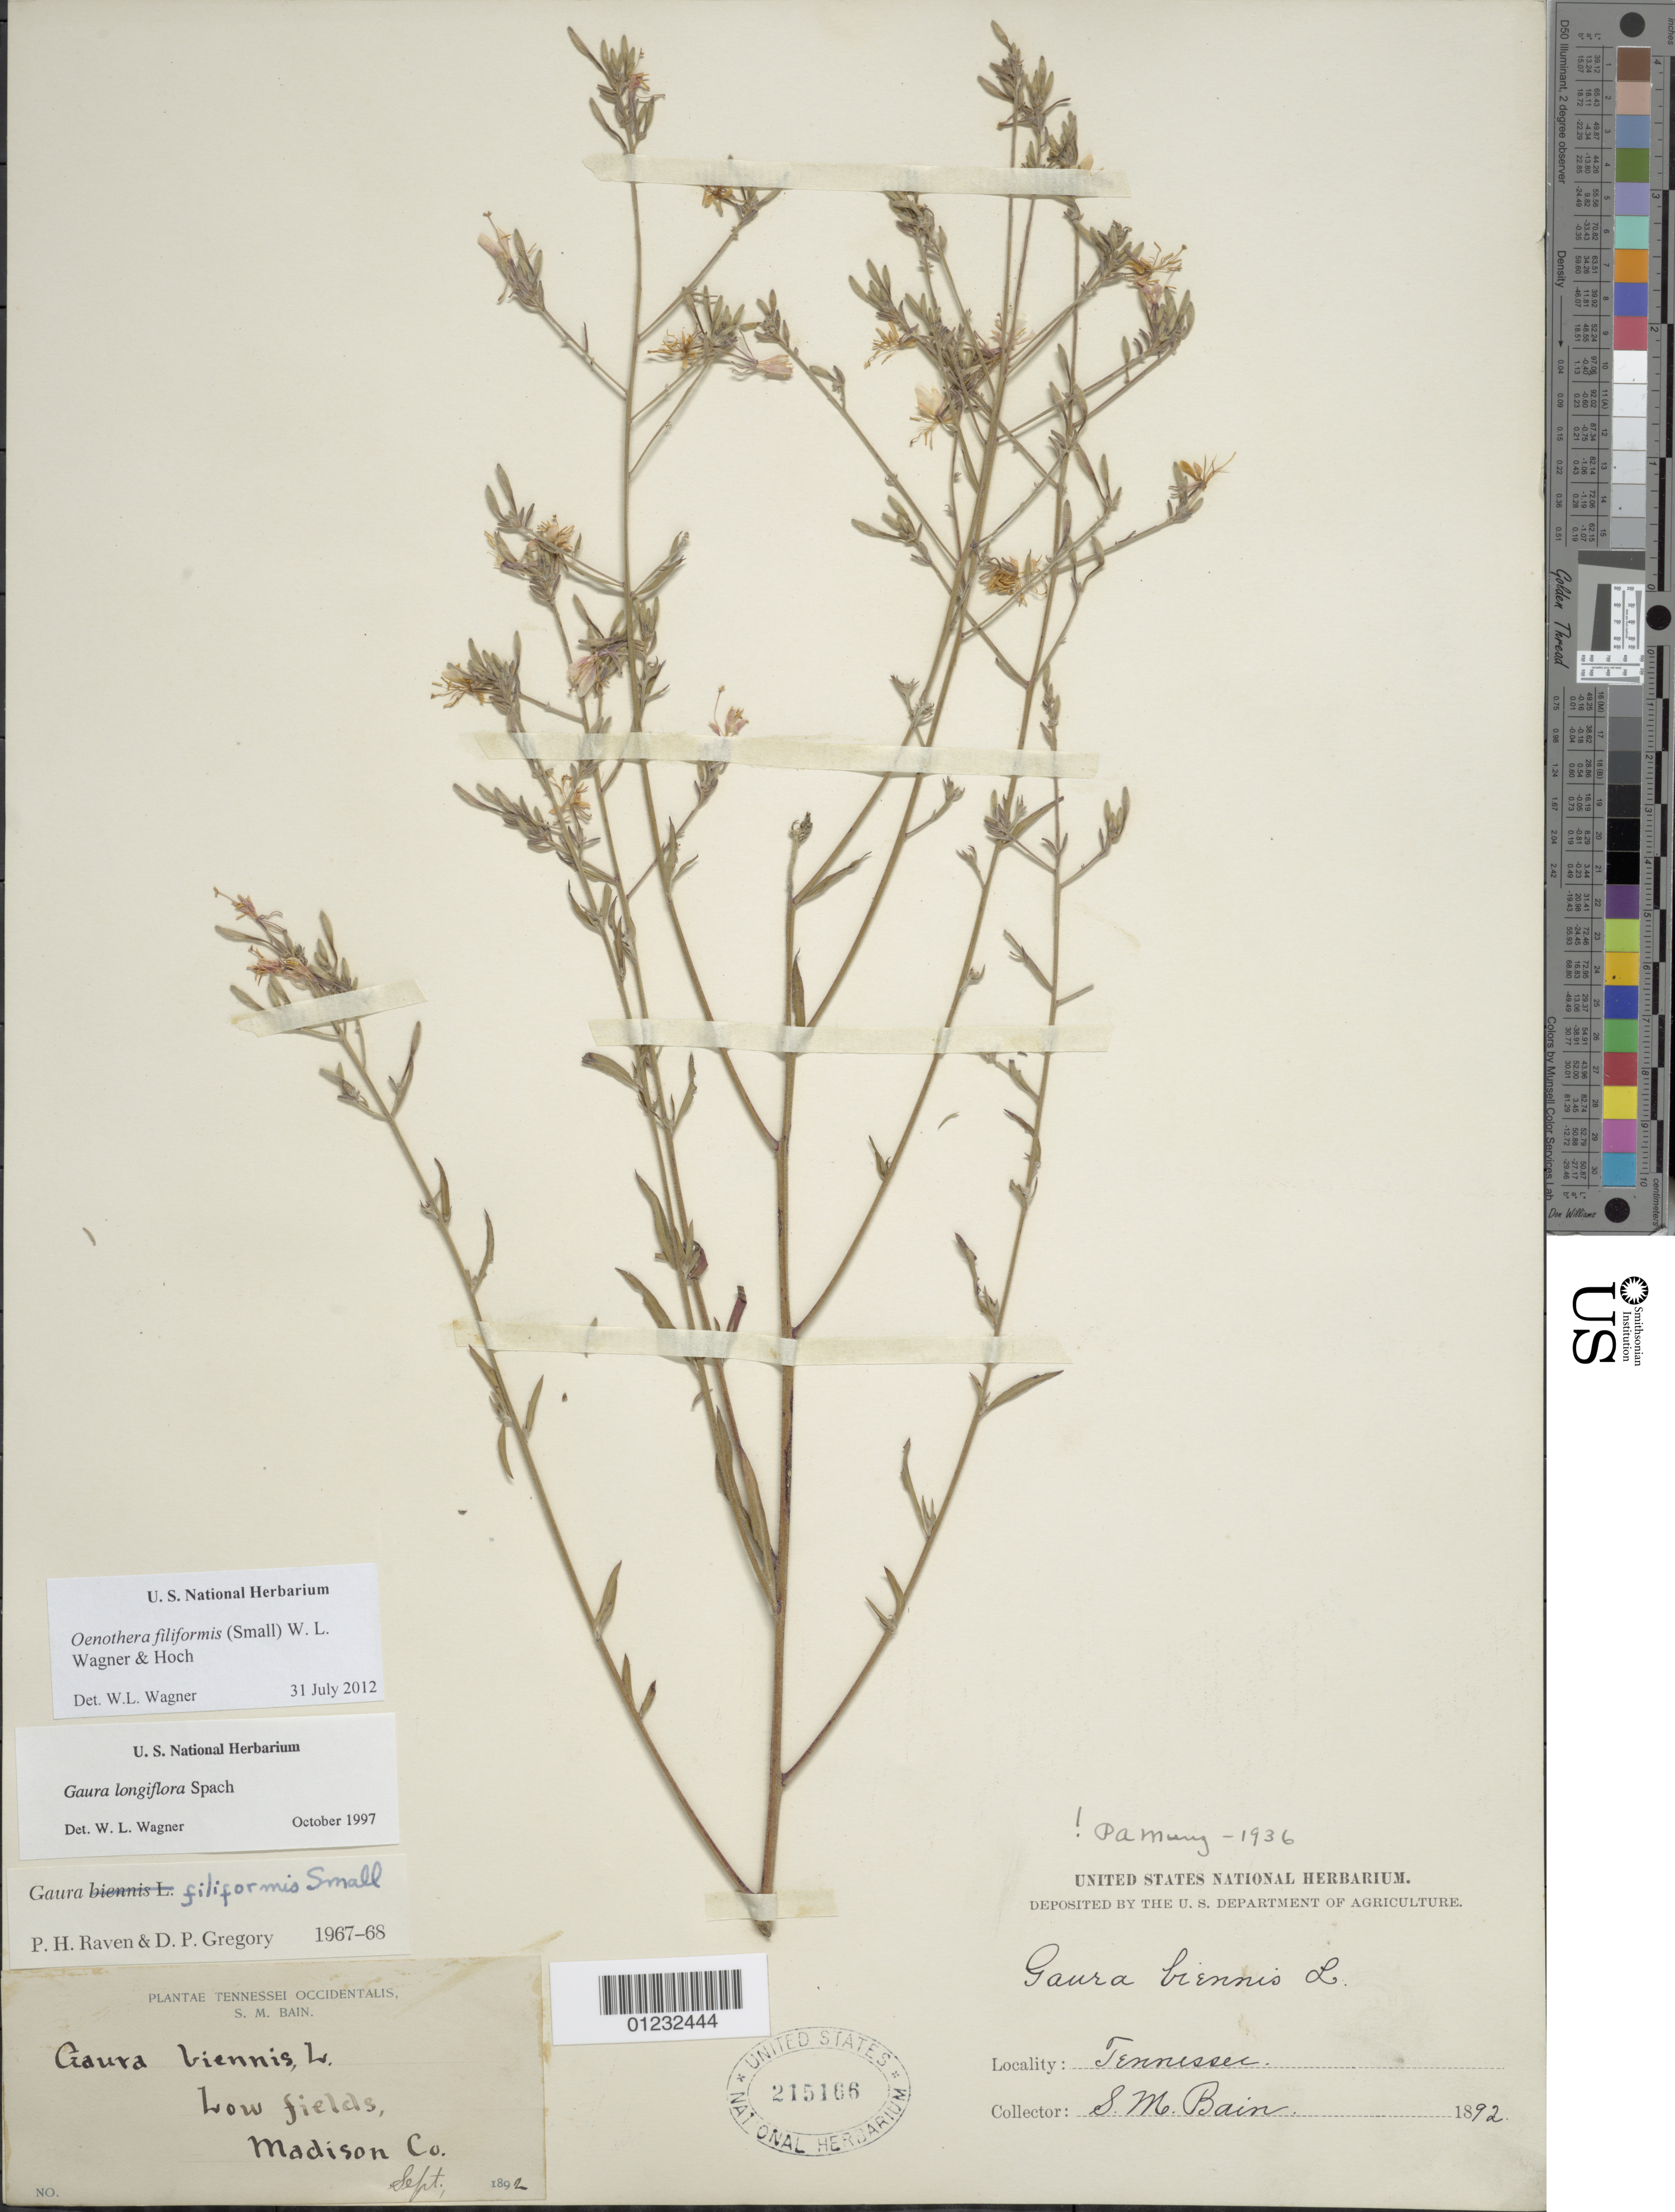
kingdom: Plantae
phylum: Tracheophyta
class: Magnoliopsida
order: Myrtales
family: Onagraceae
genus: Oenothera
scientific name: Oenothera filiformis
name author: (Small) W.L. Wagner & Hoch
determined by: Wagner, W. L., (BOT), Smithsonian Institution - National Museum of Natural History (UNITED STATES)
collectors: S. M. Bain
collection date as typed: Sep 1892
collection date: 1892-09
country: United States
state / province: Tennessee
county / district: Madison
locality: Madison Co.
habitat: Low fields.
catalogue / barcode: US 215166